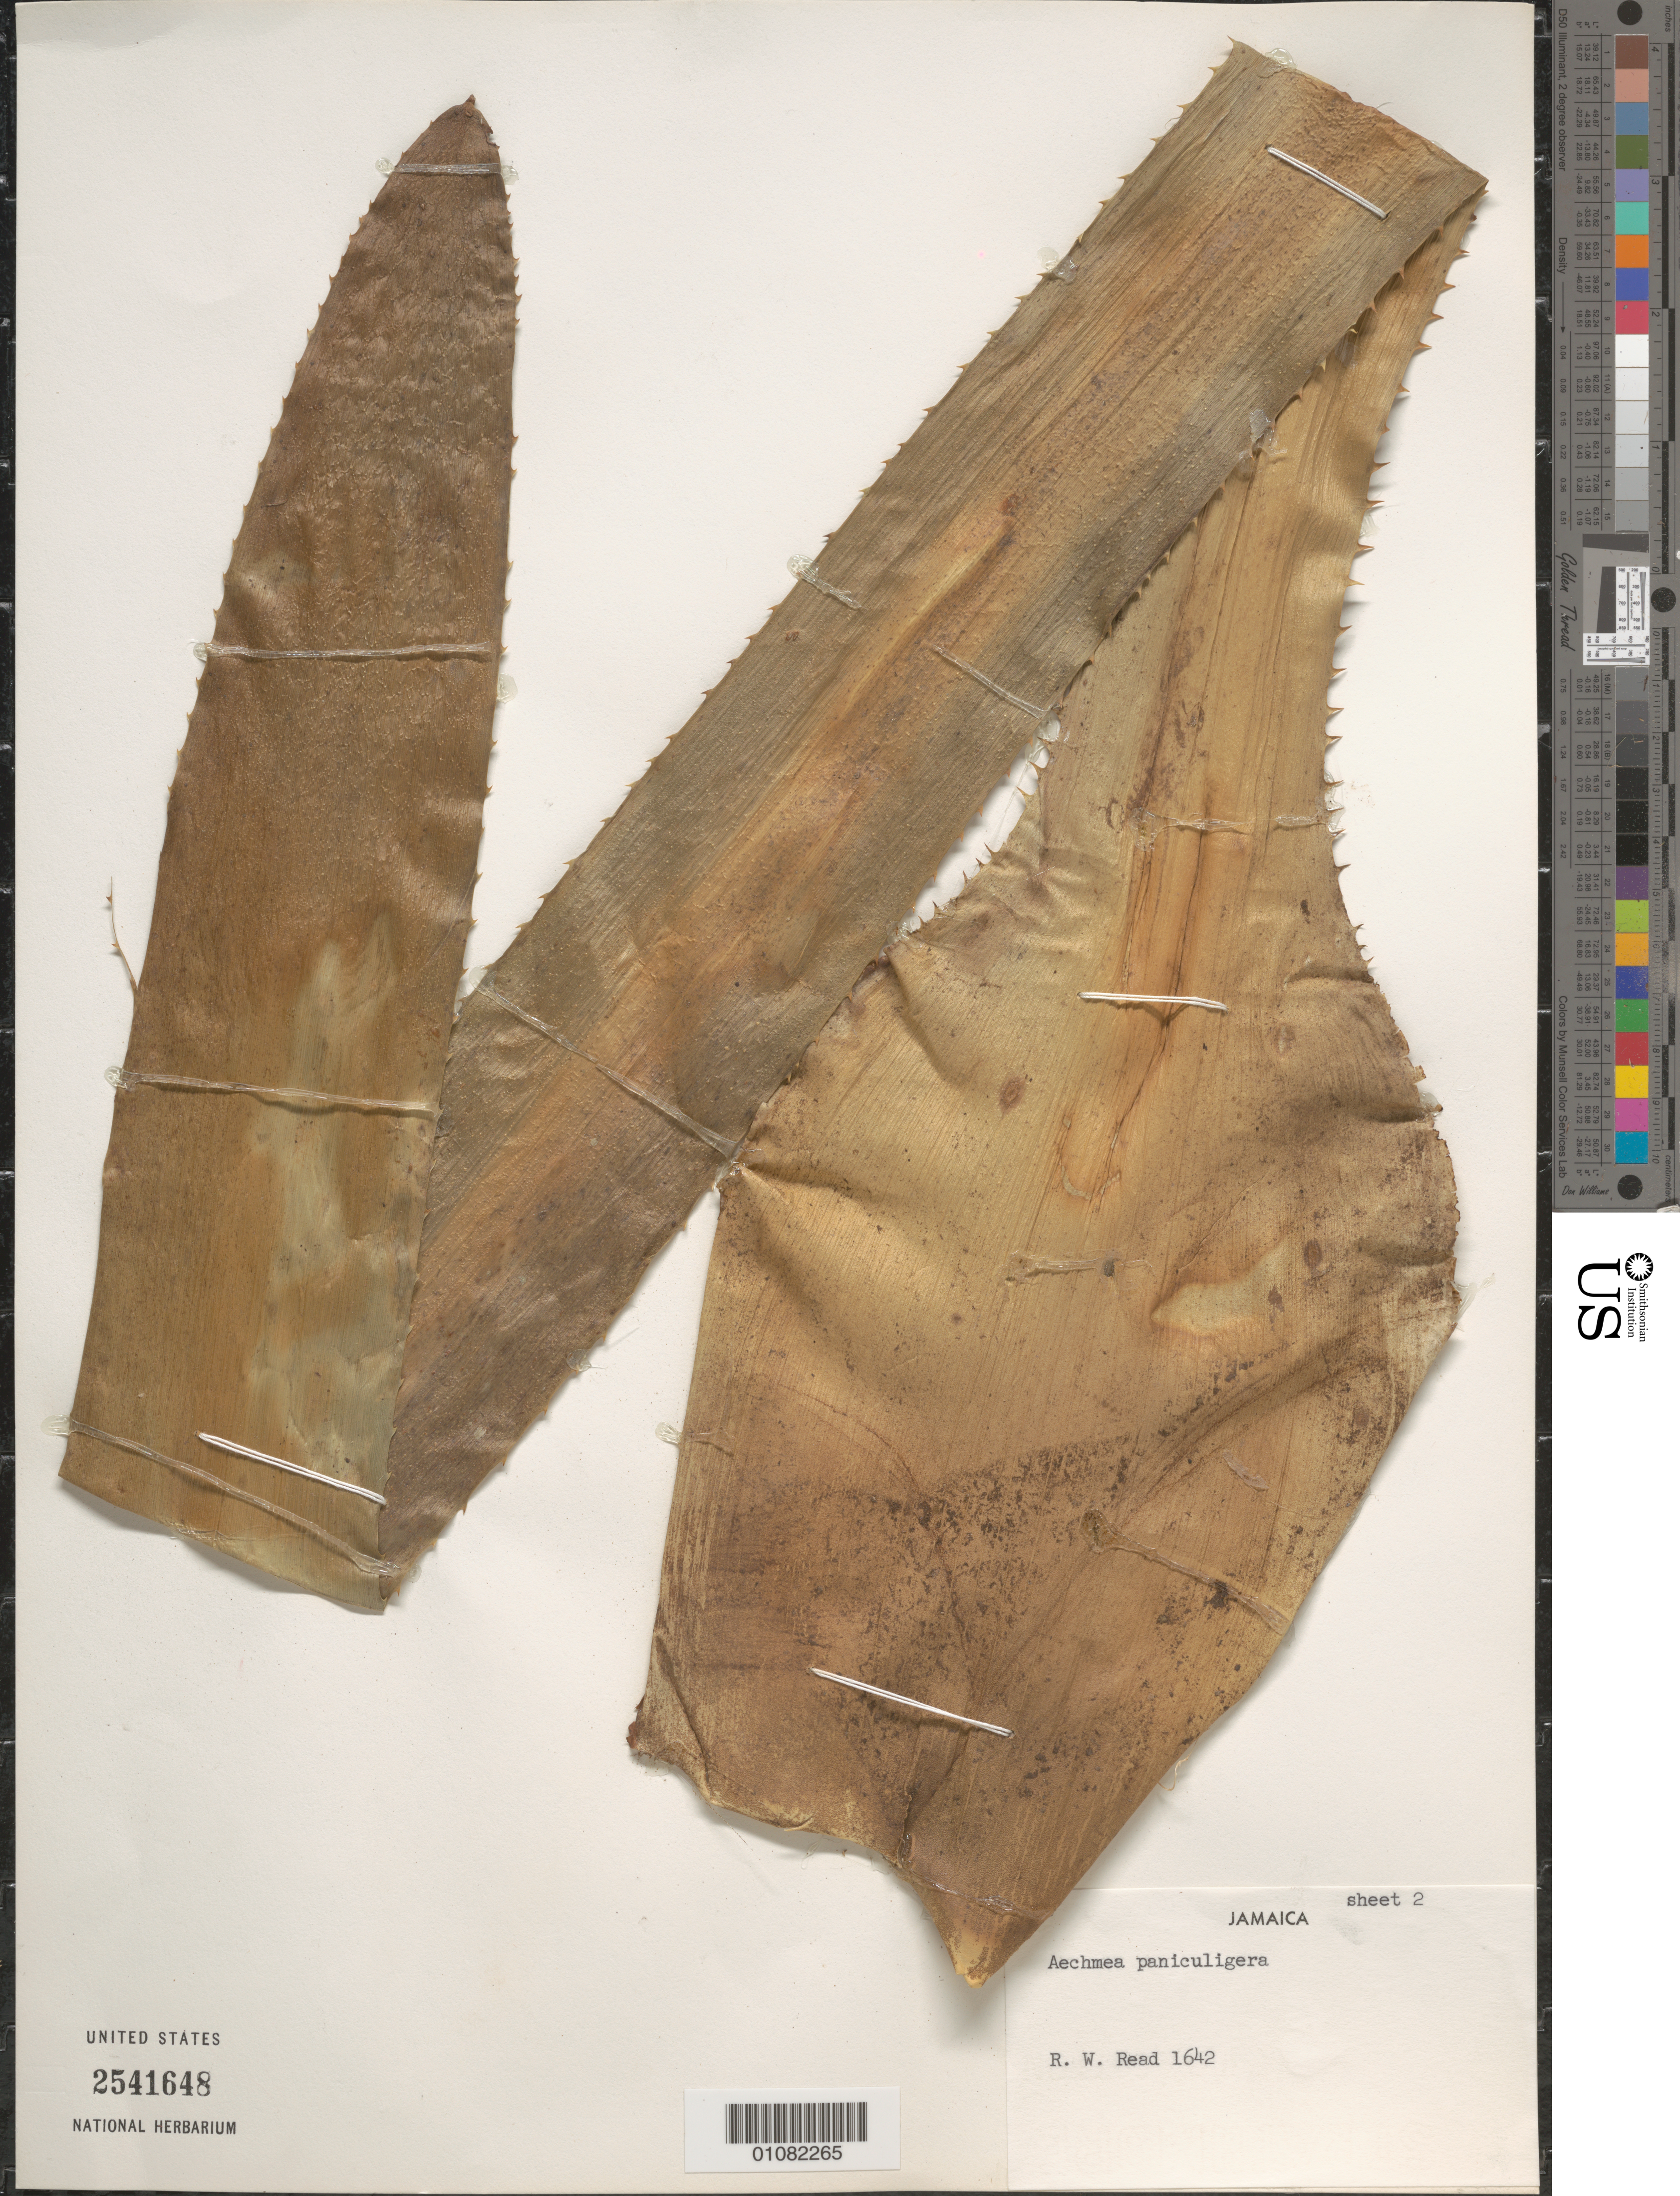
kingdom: Plantae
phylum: Tracheophyta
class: Liliopsida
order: Poales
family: Bromeliaceae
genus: Aechmea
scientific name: Aechmea paniculigera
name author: (Sw.) Griseb.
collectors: R. W. Read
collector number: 1642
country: Jamaica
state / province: Manchester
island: Jamaica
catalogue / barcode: US 2541648